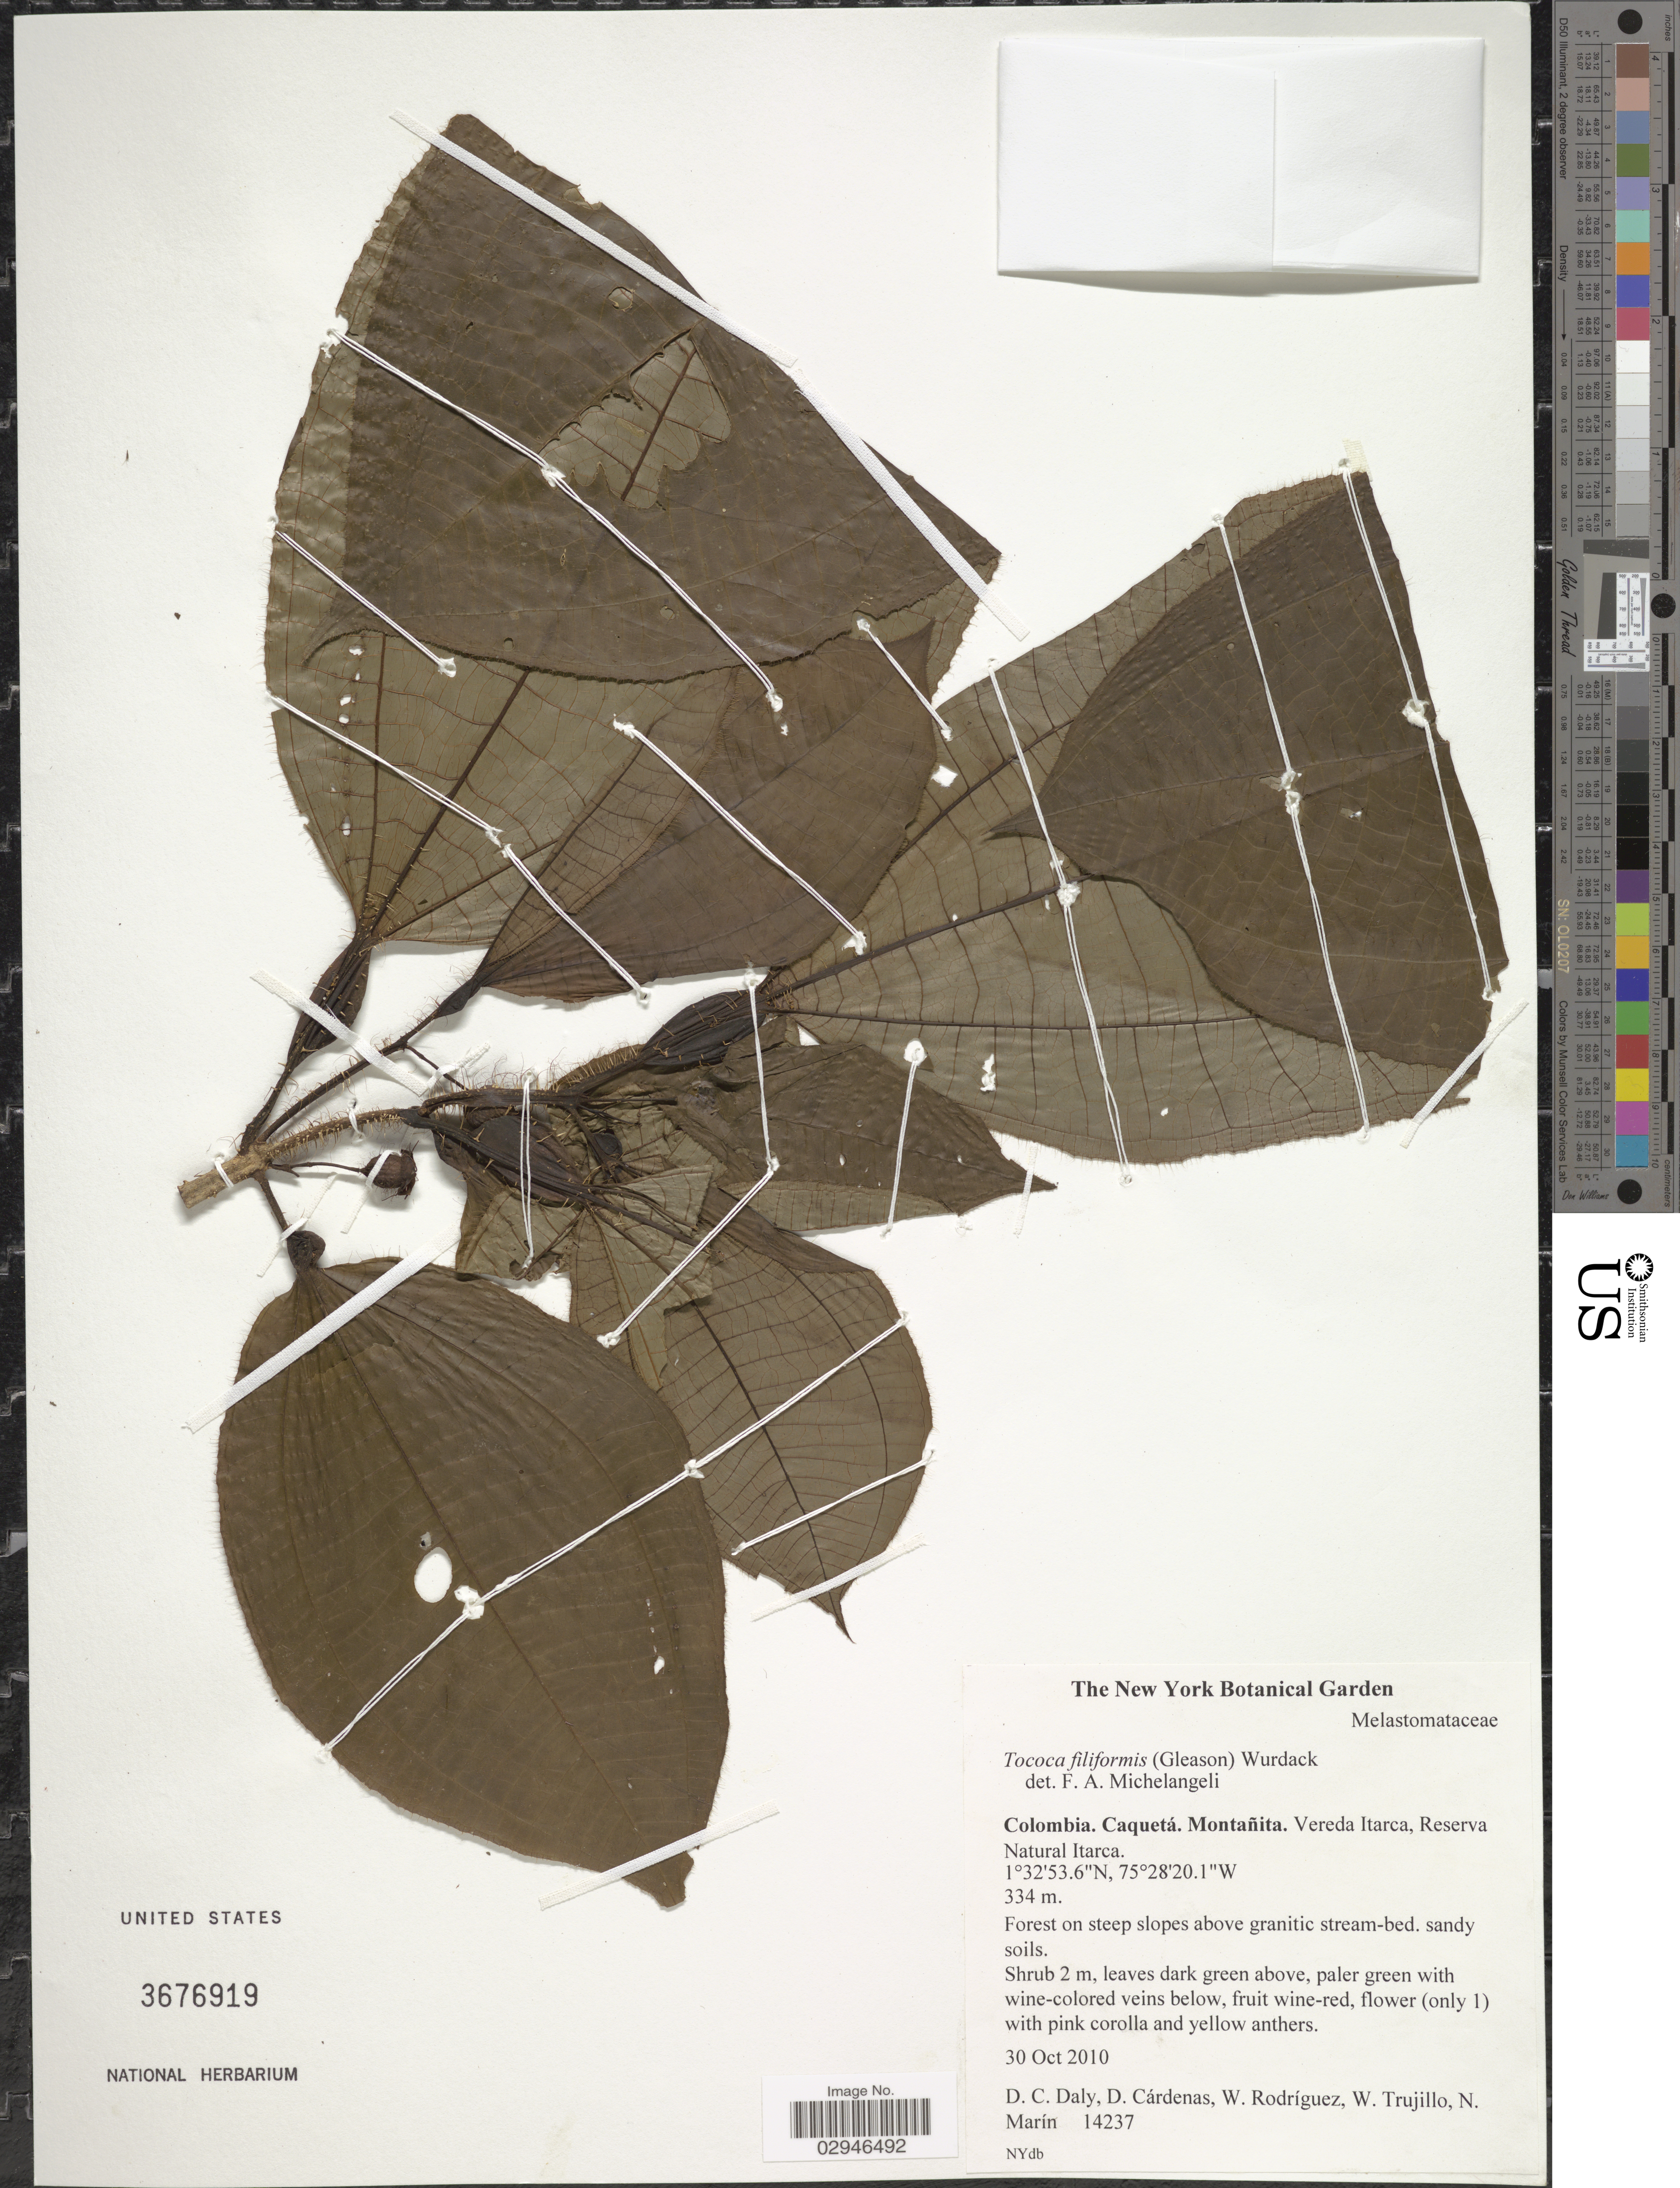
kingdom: Plantae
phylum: Tracheophyta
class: Magnoliopsida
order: Myrtales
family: Melastomataceae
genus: Tococa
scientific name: Tococa filiformis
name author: (Gleason) K. Wurdack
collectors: D. C. Daly, D. Cárdenas, W. Rodriguez, W. Trujillo & N. Marín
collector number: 14237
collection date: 2010-10-30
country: Colombia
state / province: Caquetá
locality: Montañita, Vereda Itarca, Reserva Natural Itarca.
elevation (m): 334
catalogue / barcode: US 3676919